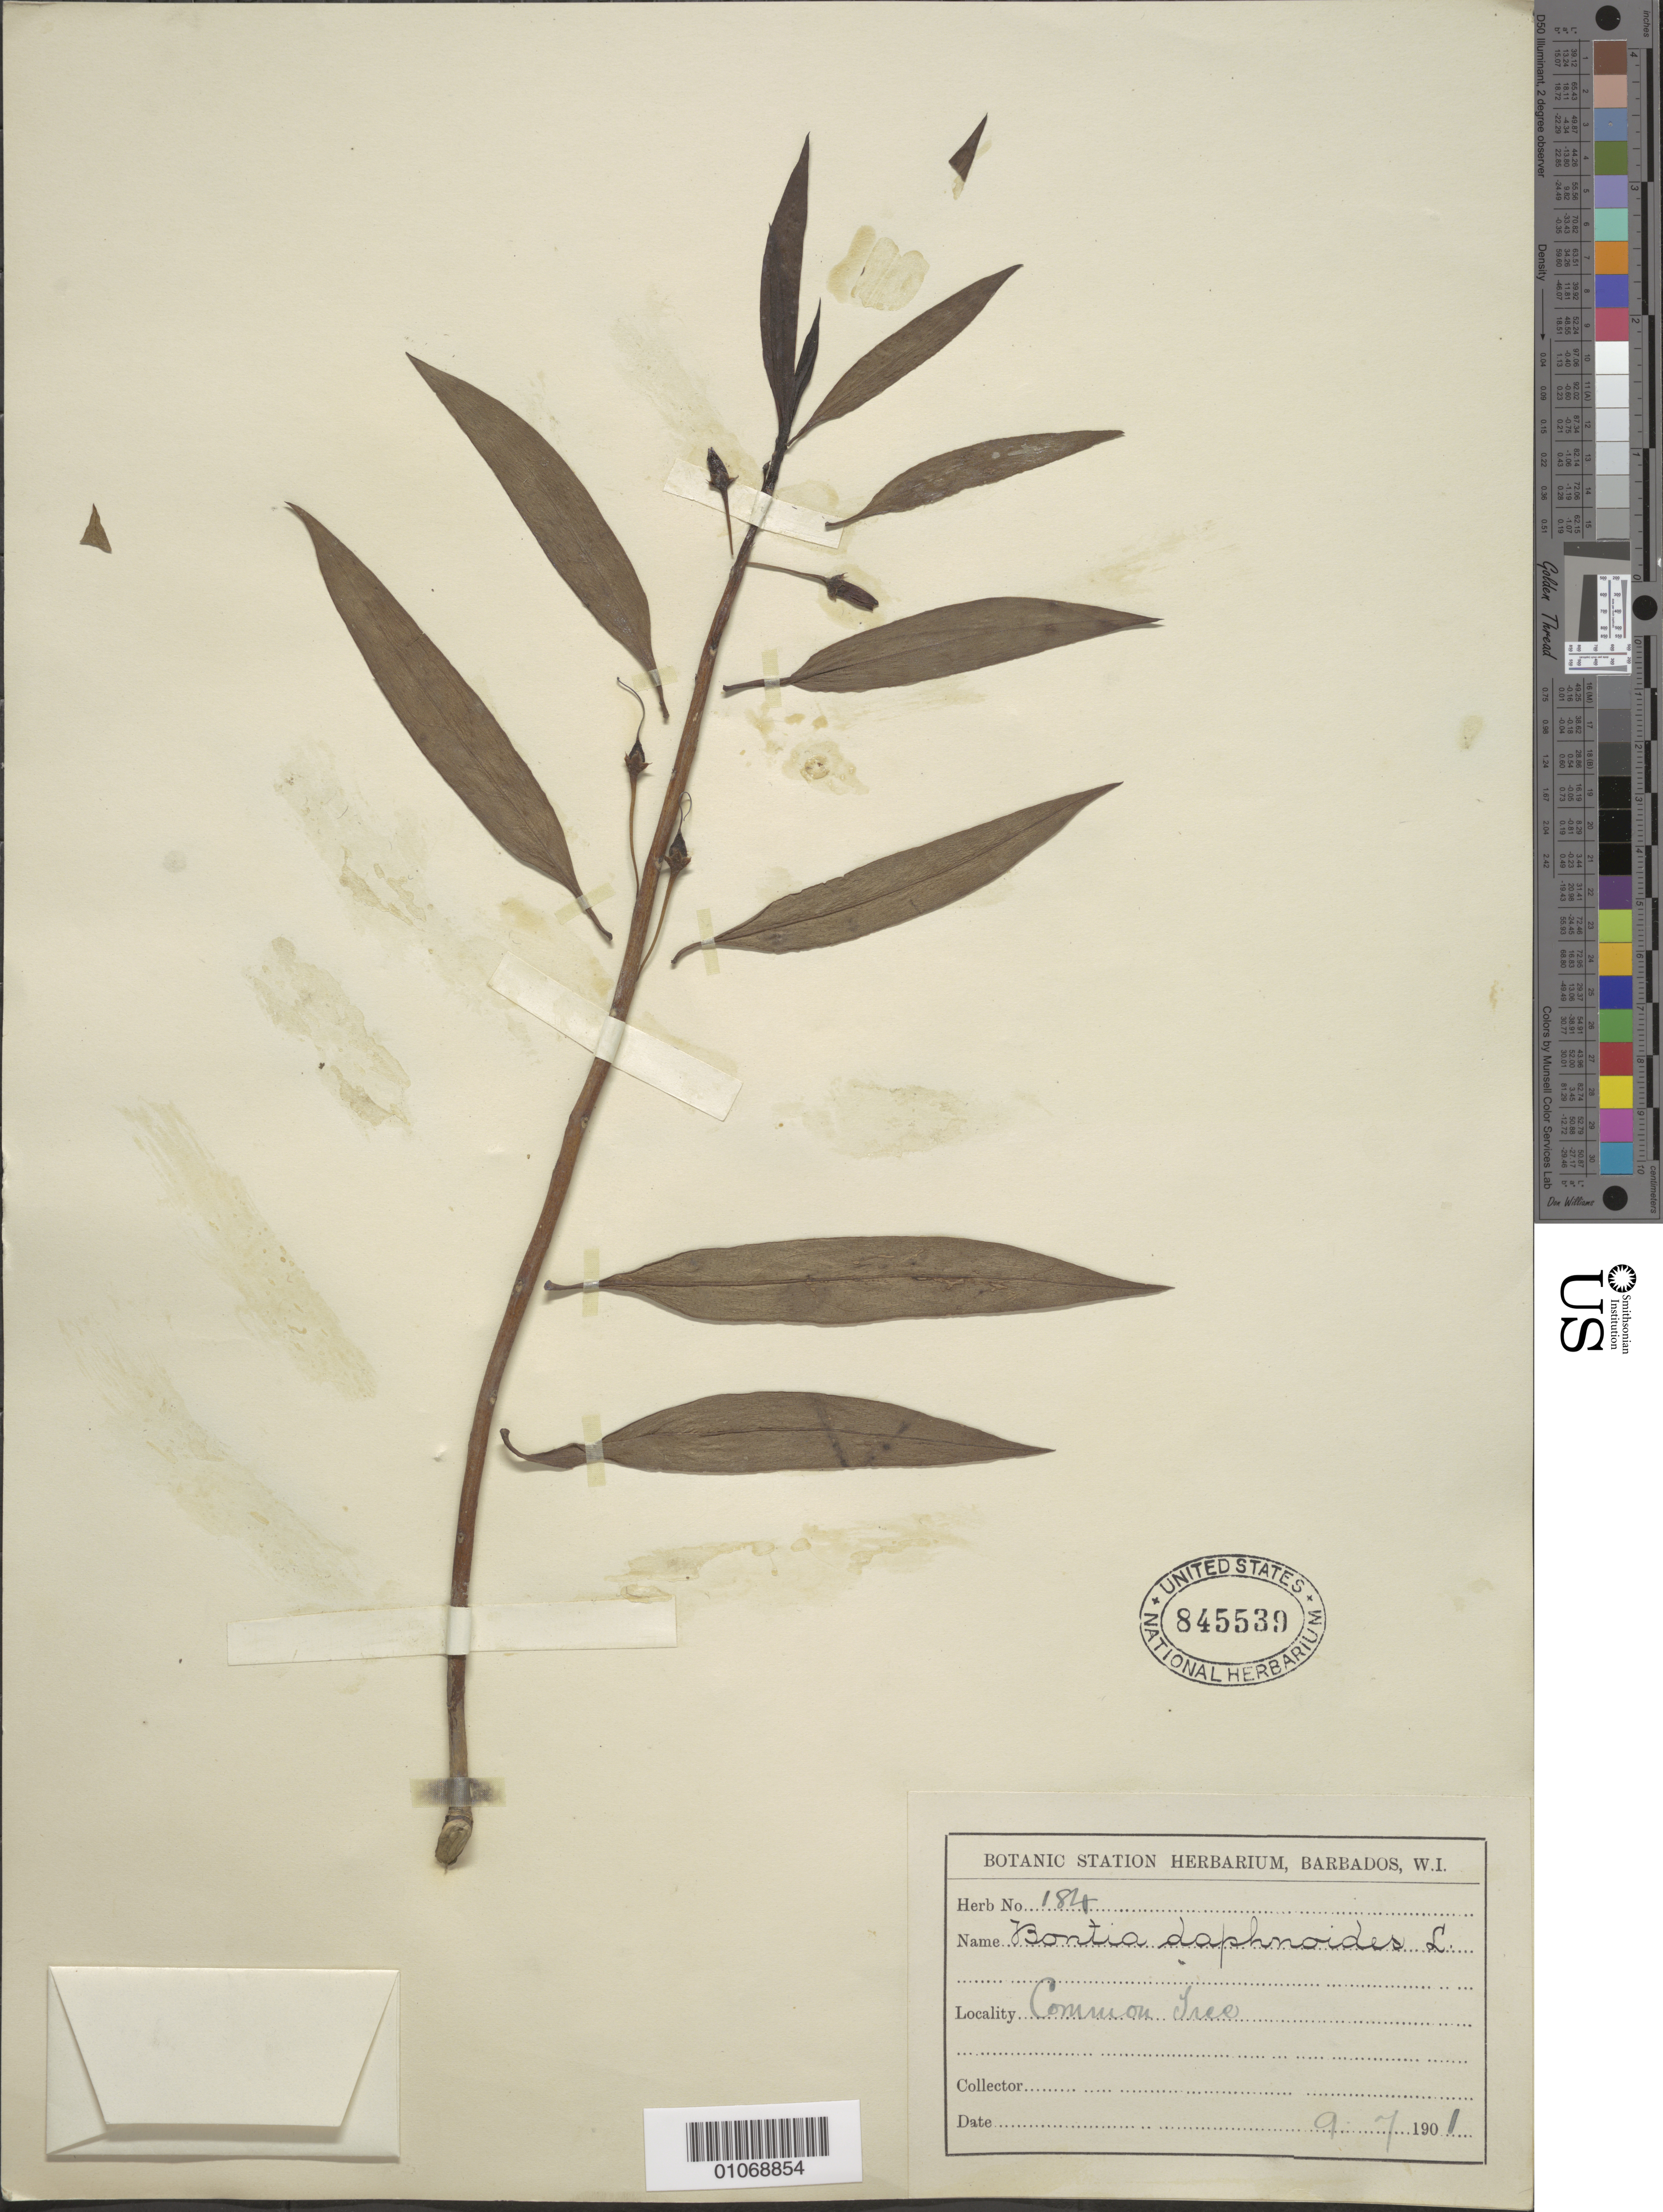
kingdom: Plantae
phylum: Tracheophyta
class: Magnoliopsida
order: Lamiales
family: Scrophulariaceae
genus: Bontia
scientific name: Bontia daphnoides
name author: L.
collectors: ex herb. Bot. Sta. Barbados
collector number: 184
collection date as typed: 07 Sep 1901 or 09 Jul 1901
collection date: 1901-07-09 or 1901-09-07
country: Barbados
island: Barbados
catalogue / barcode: US 845539